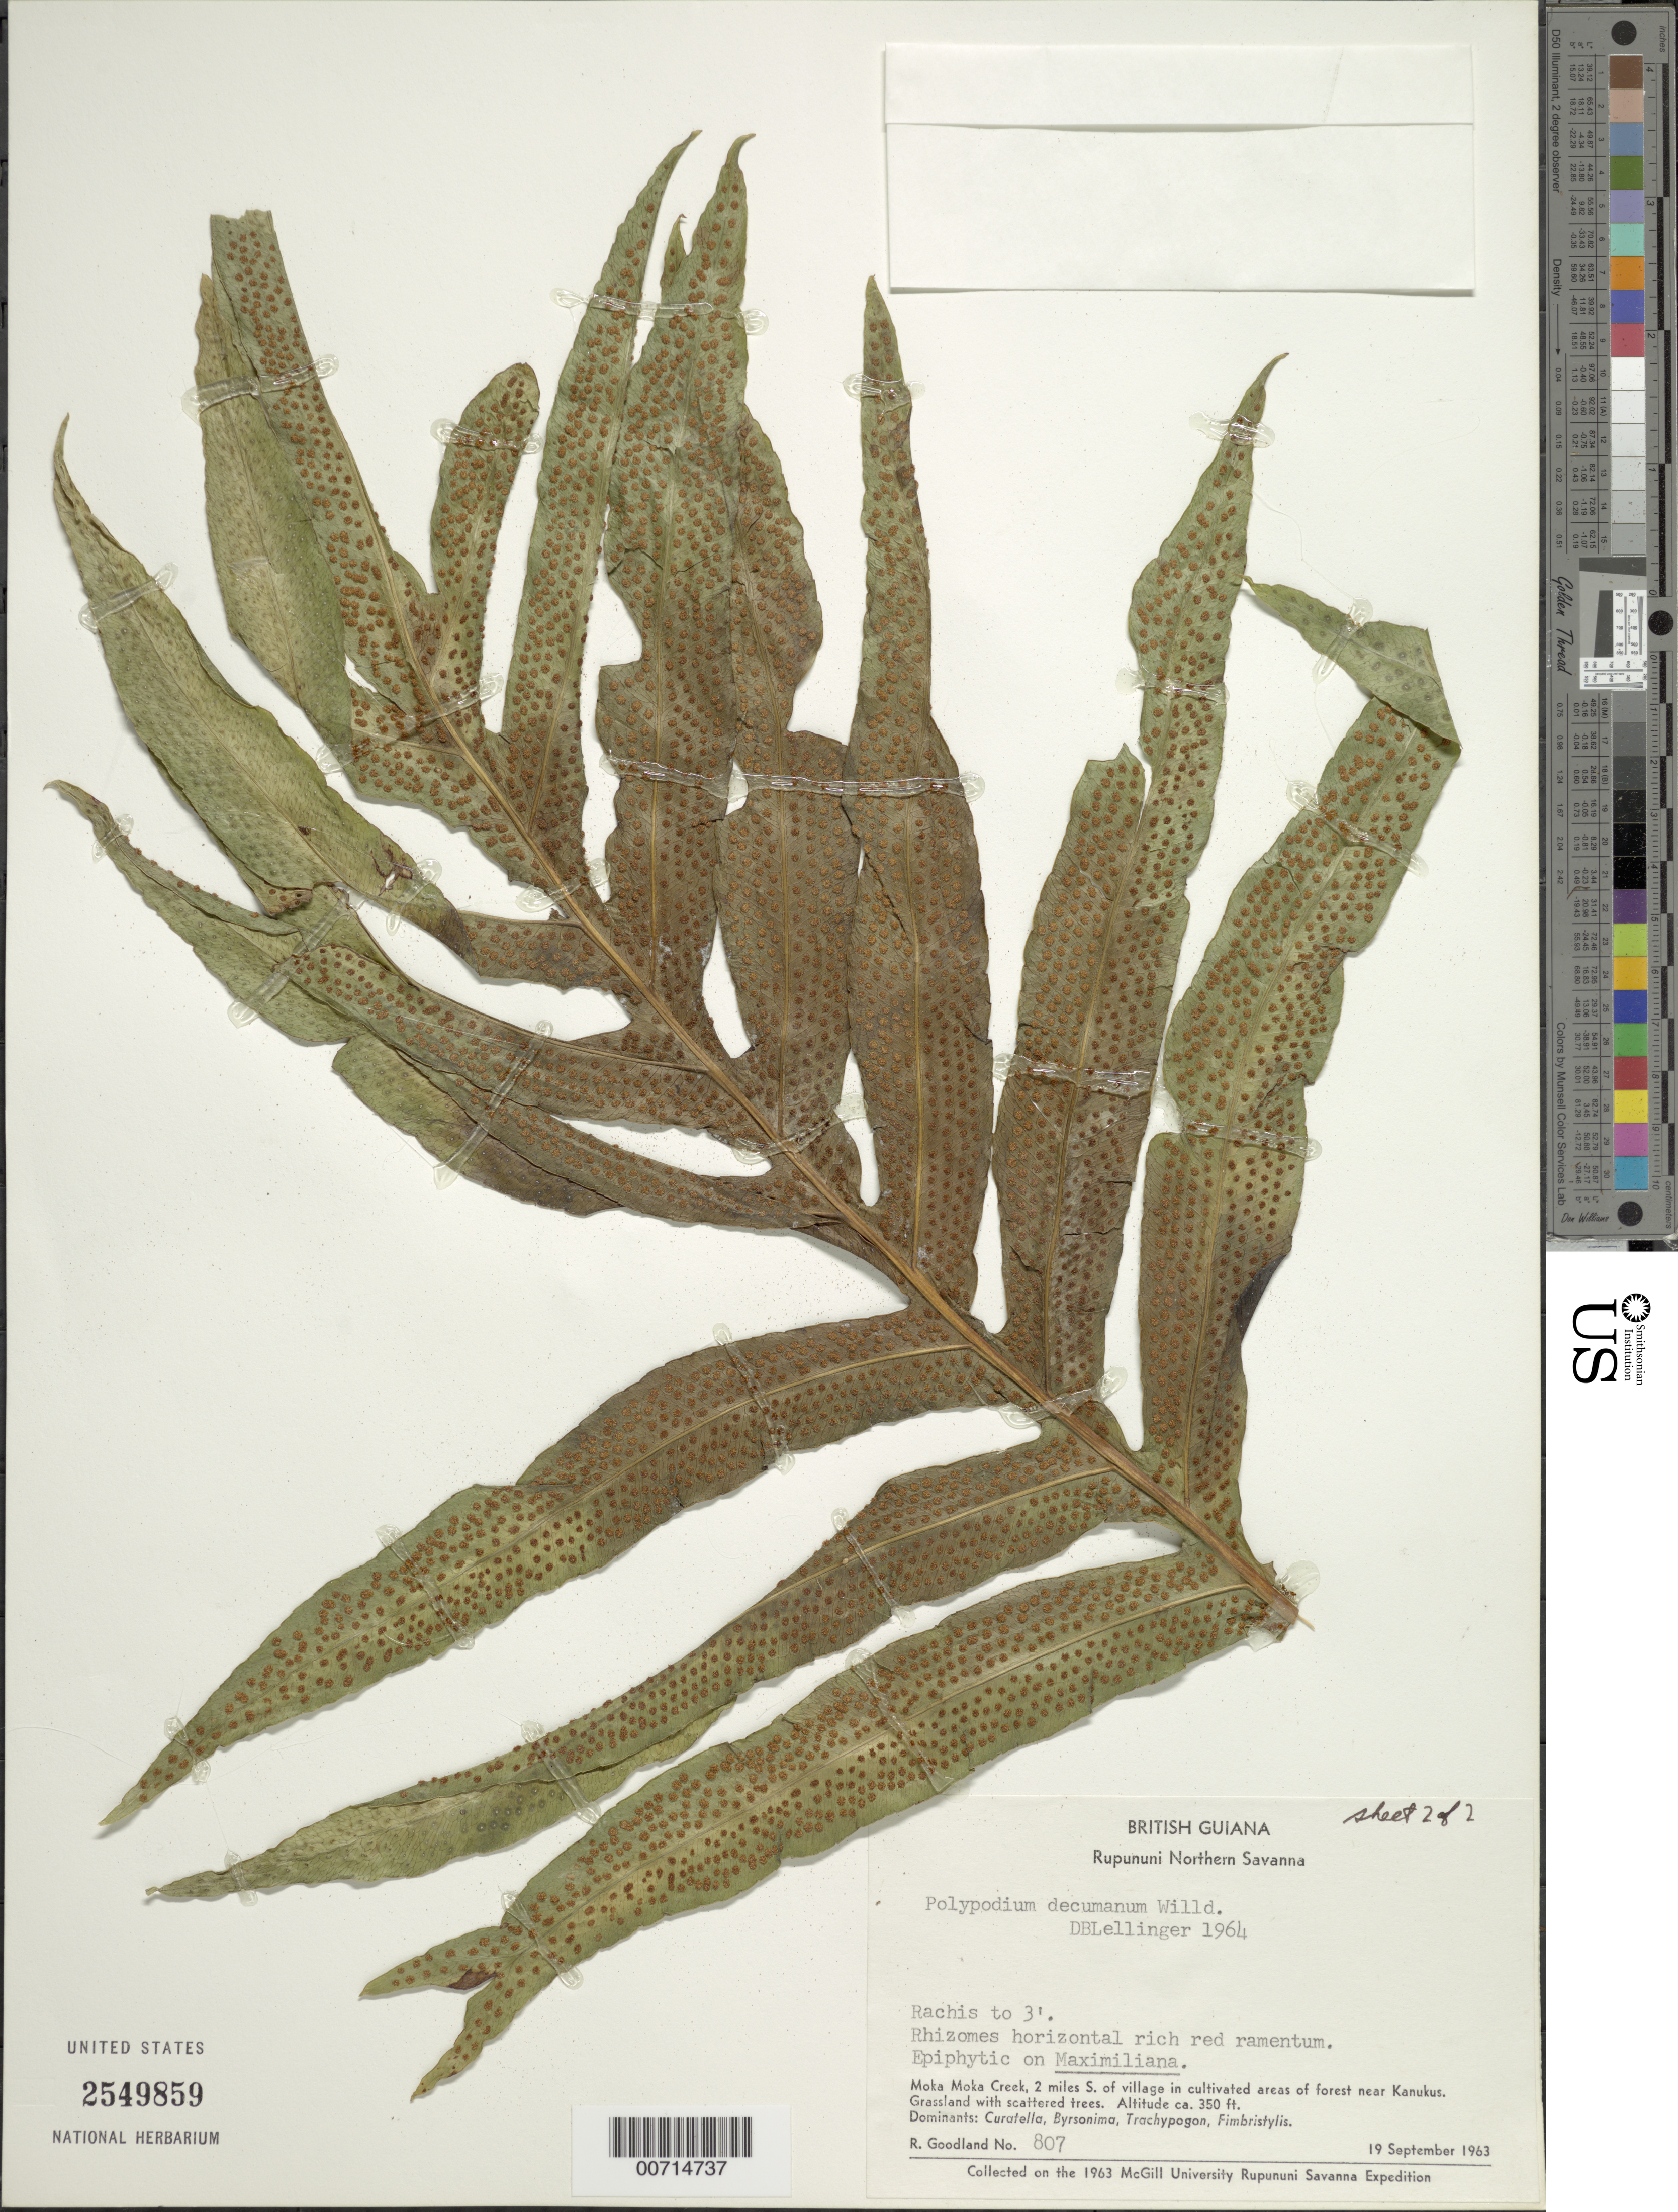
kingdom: Plantae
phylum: Tracheophyta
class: Polypodiopsida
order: Polypodiales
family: Polypodiaceae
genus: Phlebodium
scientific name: Phlebodium decumanum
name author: (Willd.) J. Sm.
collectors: R. Goodland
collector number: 807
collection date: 1963-09-19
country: Guyana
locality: Rupunini Northern Savanna. moka Moka Creek, 2 miles S. of Village in cultivated areas of forest near Kanukus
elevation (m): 107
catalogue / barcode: US 2549859